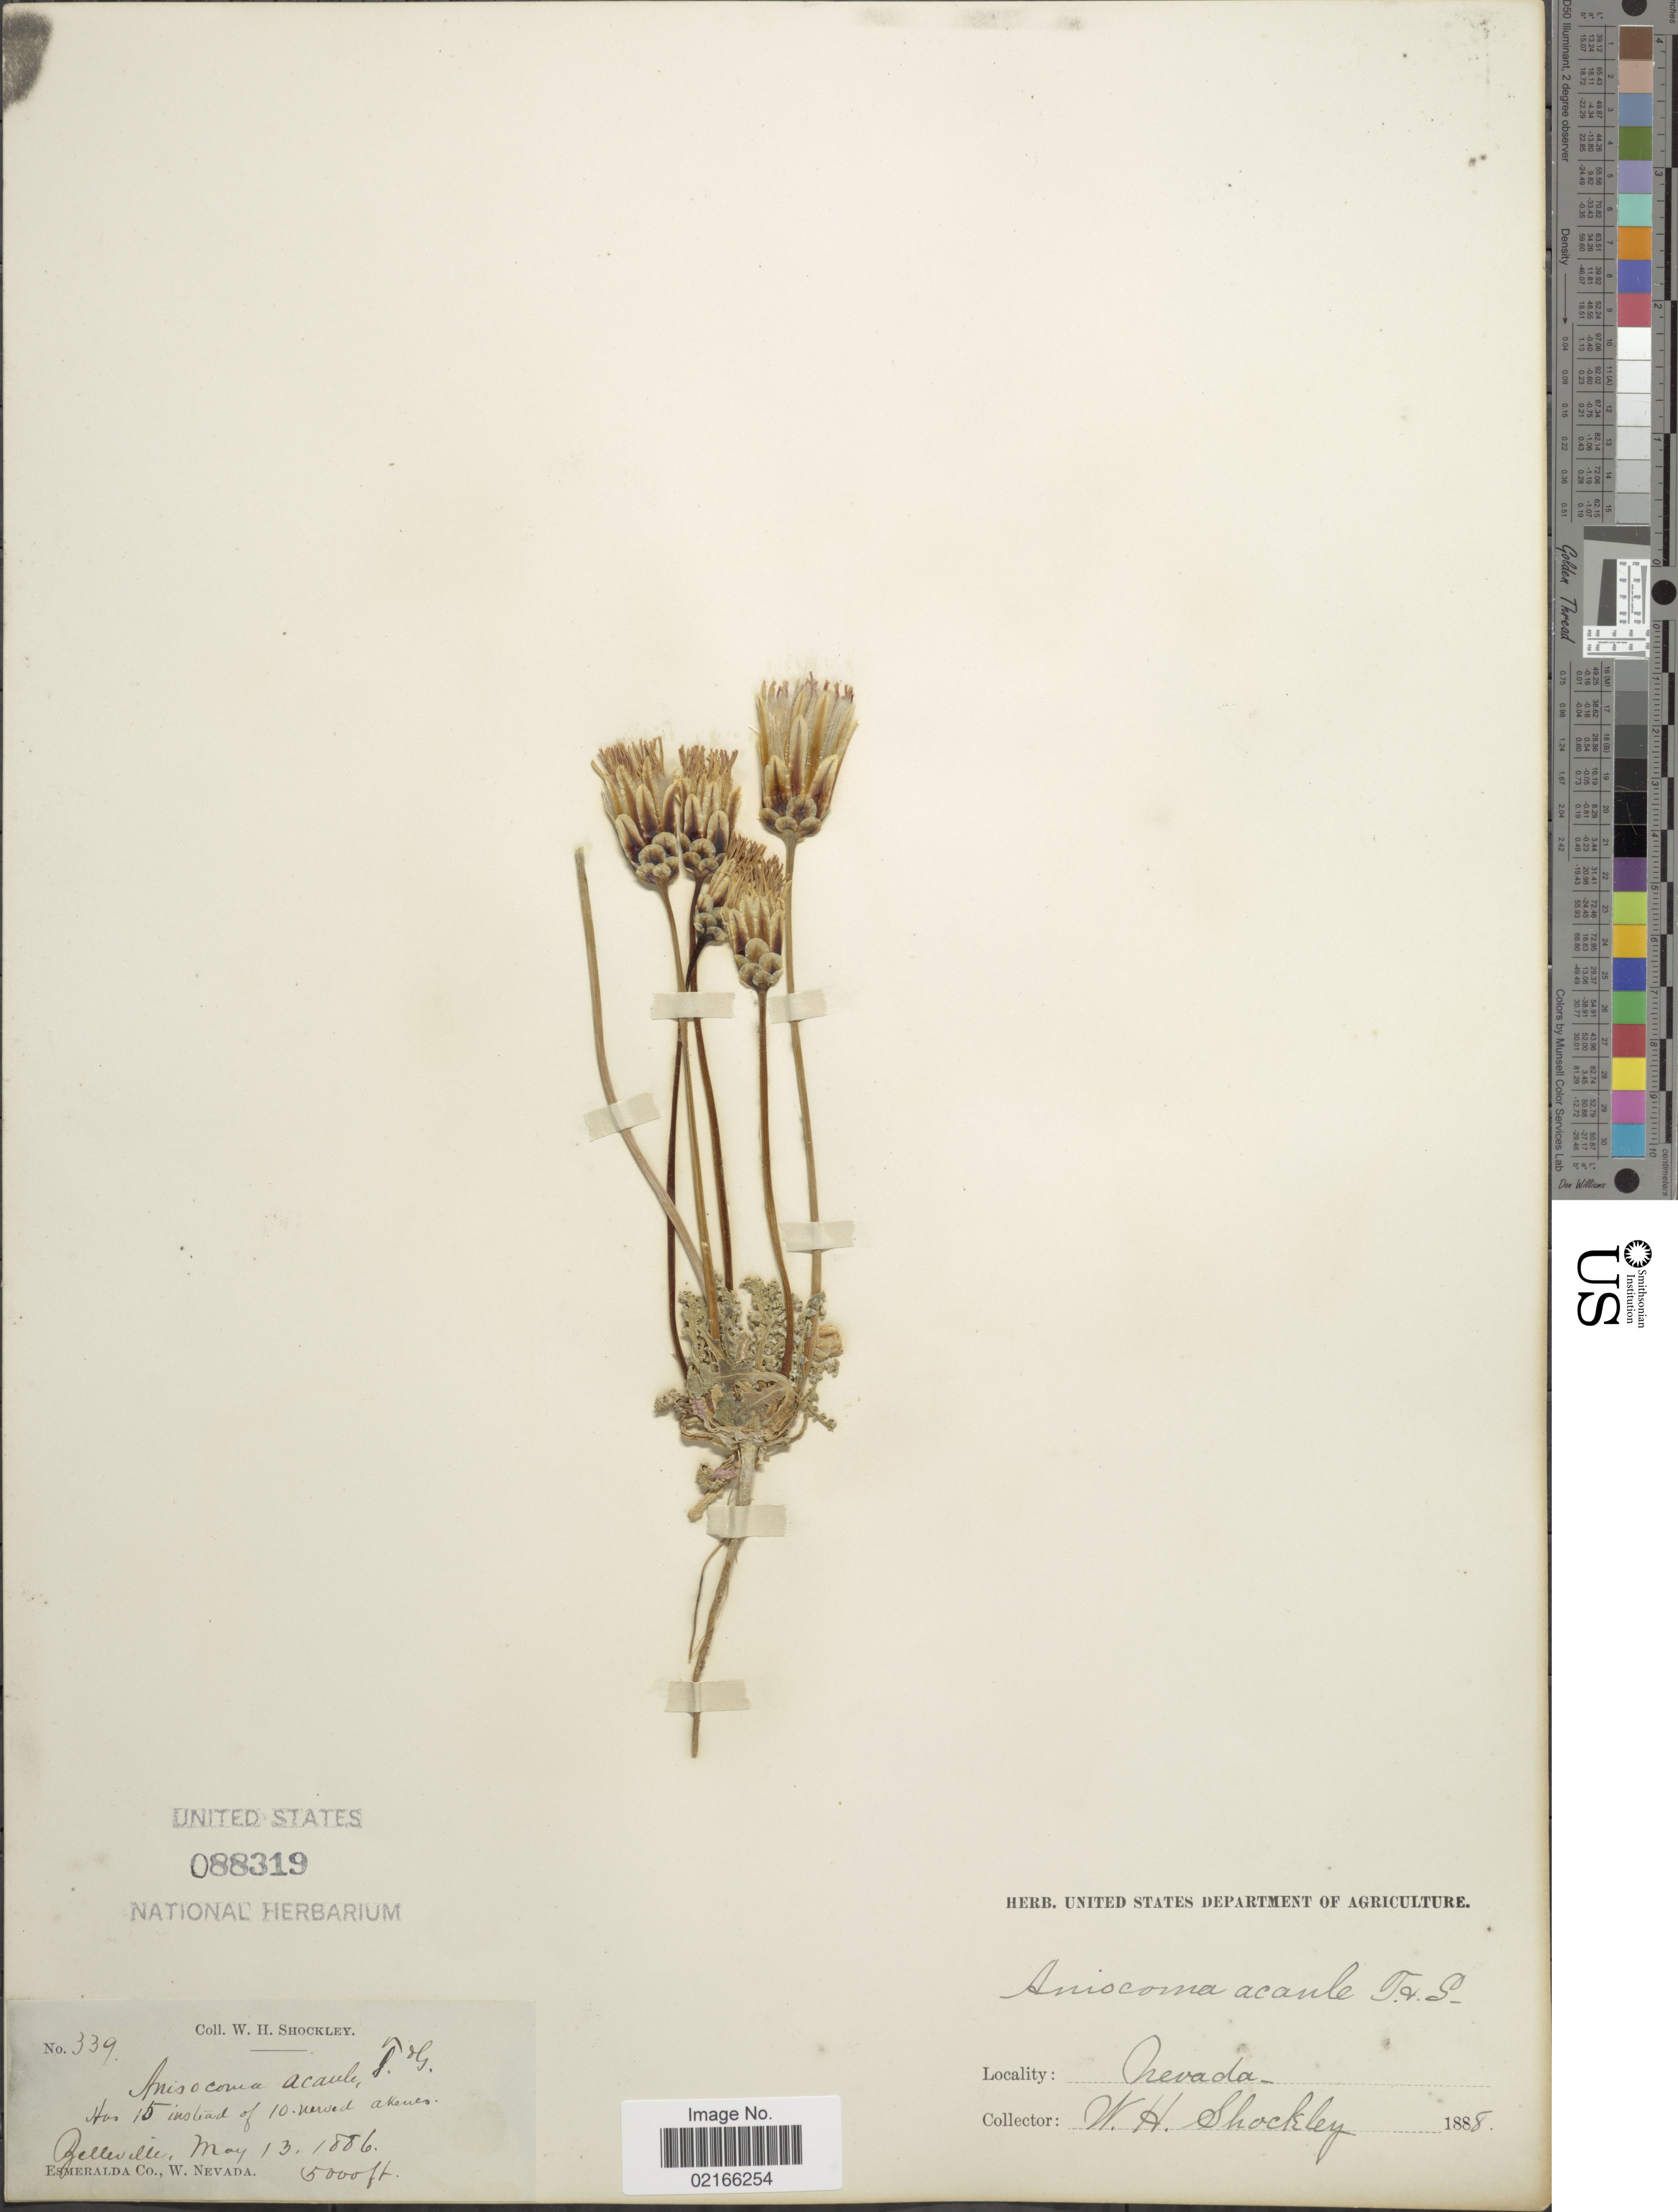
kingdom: Plantae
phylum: Tracheophyta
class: Magnoliopsida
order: Asterales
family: Asteraceae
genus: Anisocoma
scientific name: Anisocoma acaulis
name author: Torr. & A. Gray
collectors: W. Shockley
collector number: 339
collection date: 1886-05-13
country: United States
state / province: Nevada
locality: Belleville. Esmeralda Co., W. Nevada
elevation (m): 1524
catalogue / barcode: US 88319